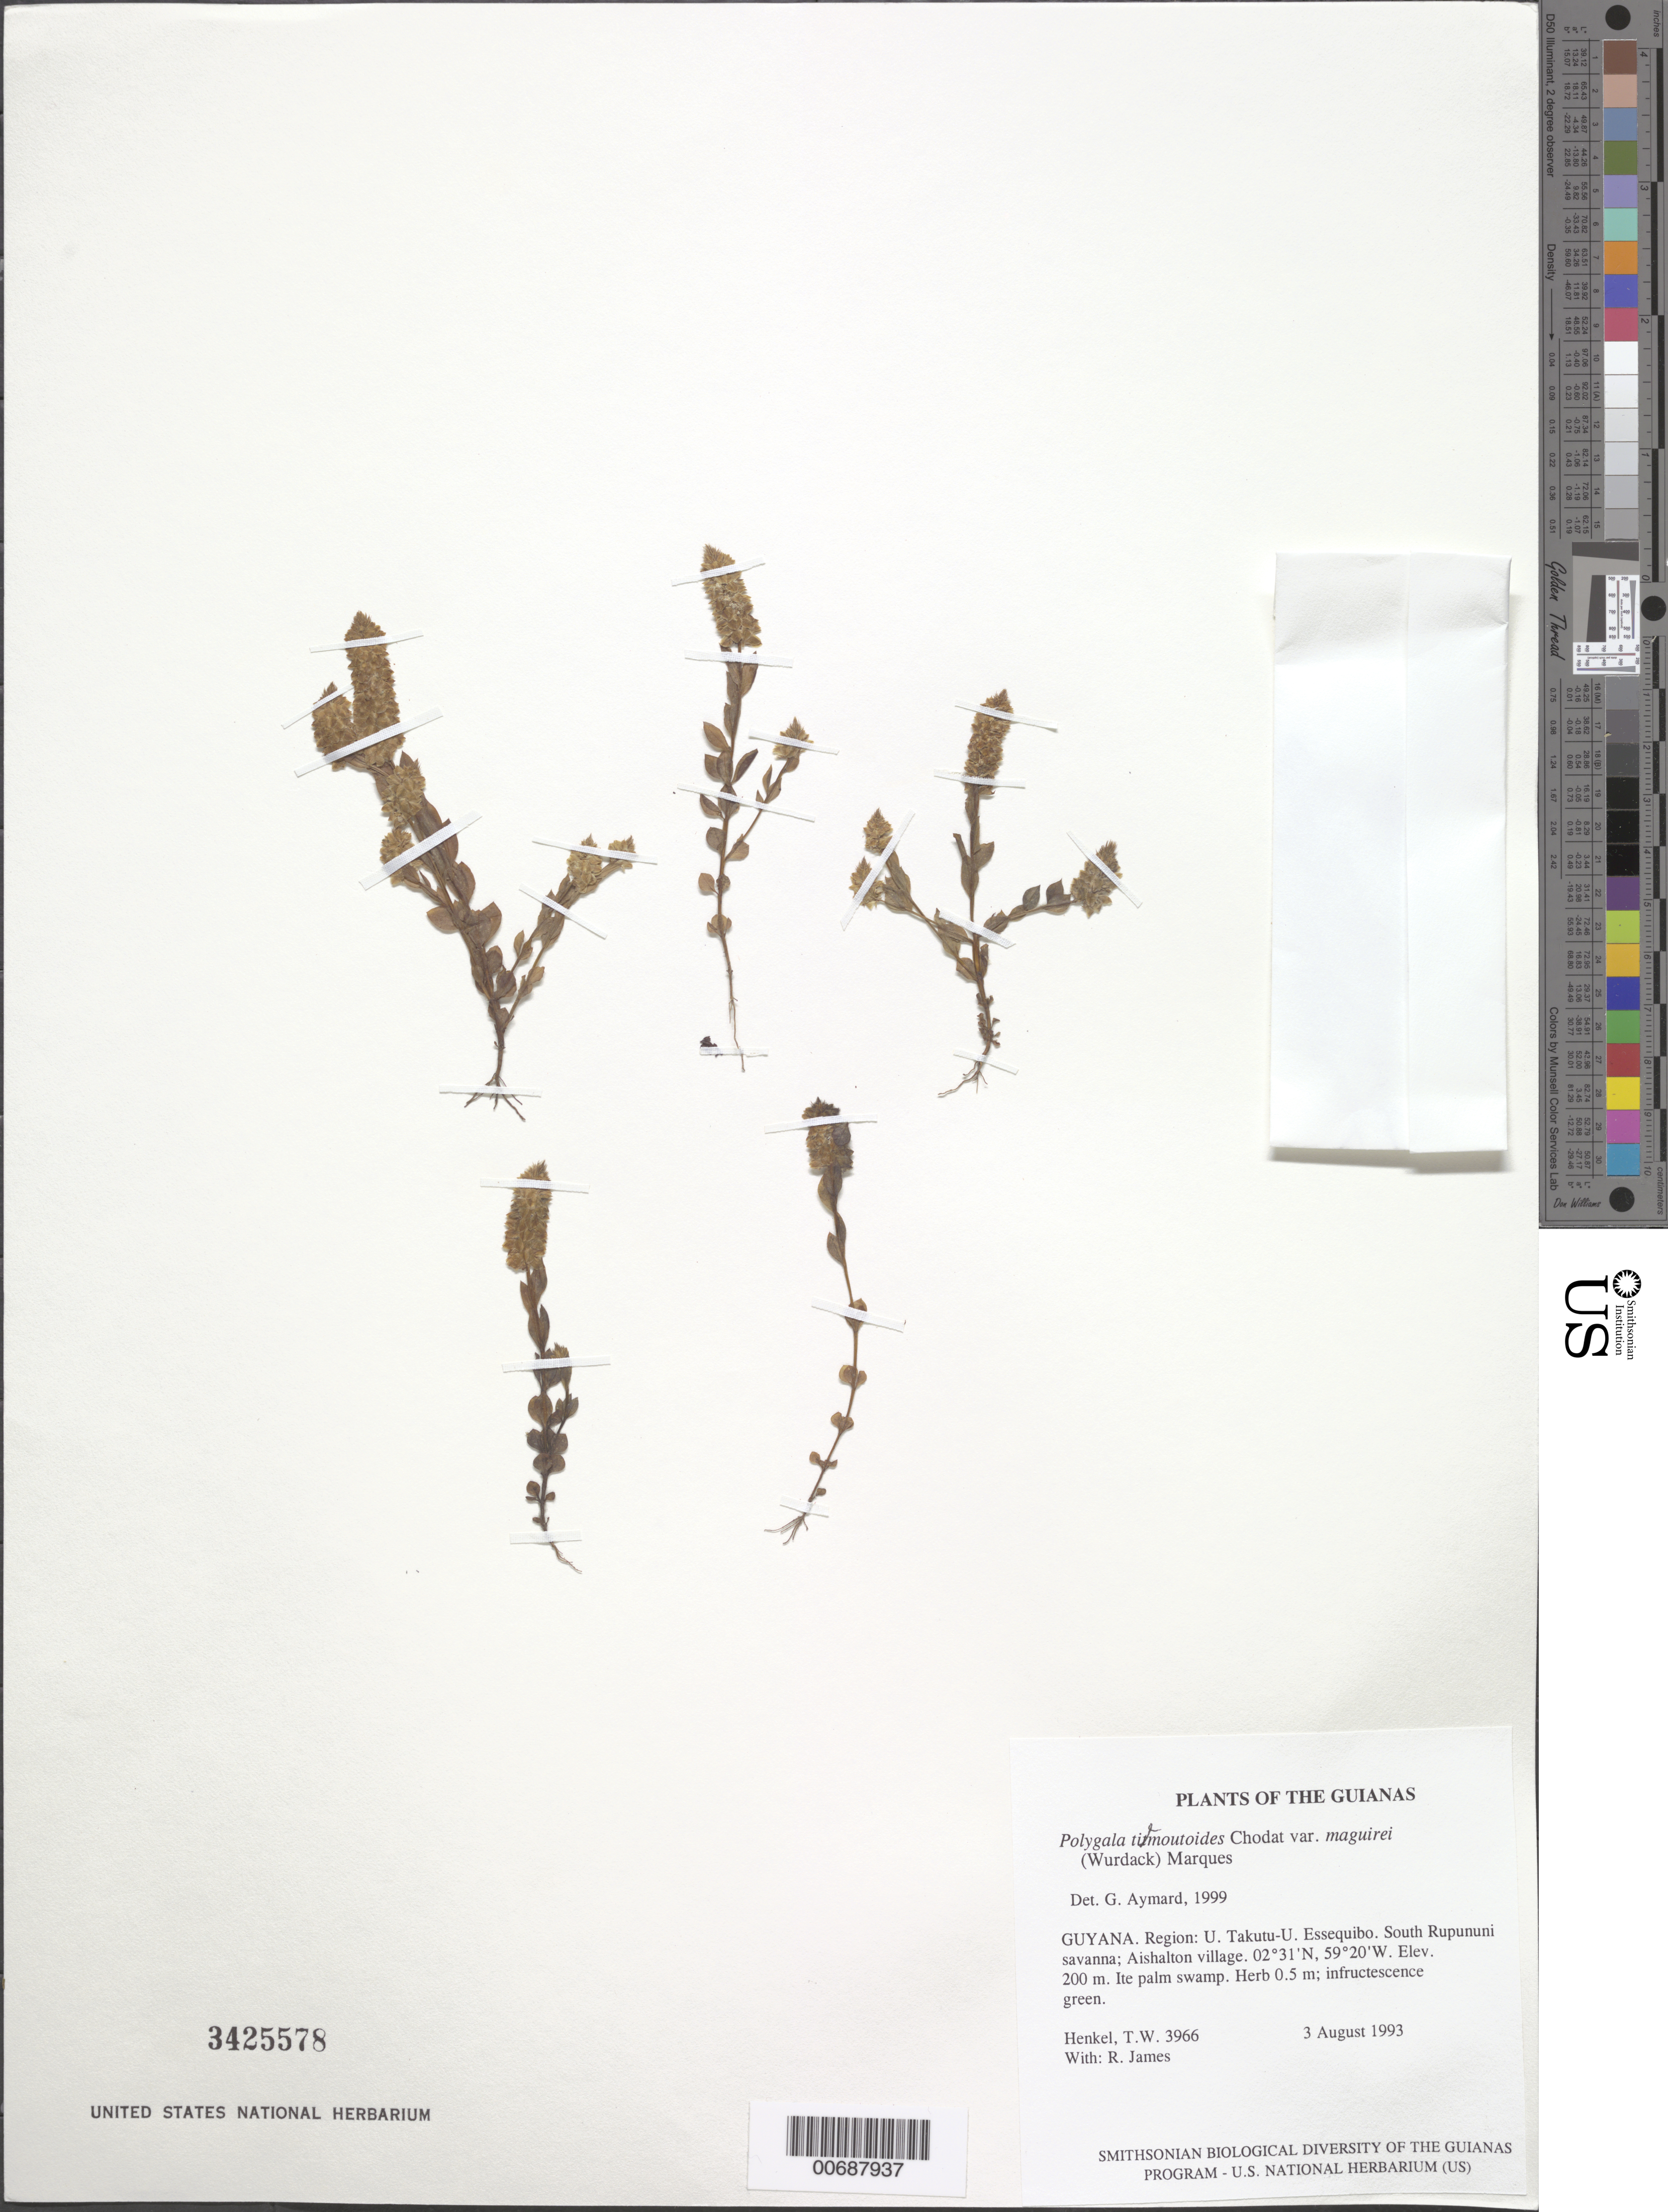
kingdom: Plantae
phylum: Tracheophyta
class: Magnoliopsida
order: Fabales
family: Polygalaceae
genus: Polygala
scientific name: Polygala timoutoides var. maguirei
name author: (Wurdack) Marques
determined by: Aymard C., G. A., (PORT), Univ. Nac. Exp. de los Llanos Ezequiel Zamora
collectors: T. Henkel & R. James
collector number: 3966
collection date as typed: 3 August 1994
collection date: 1994-08-03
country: Guyana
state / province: U. Takutu-U. Essequibo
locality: South Rupununi savanna; Aishalton village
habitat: Ite palm swamp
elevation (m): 200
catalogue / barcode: US 3425578